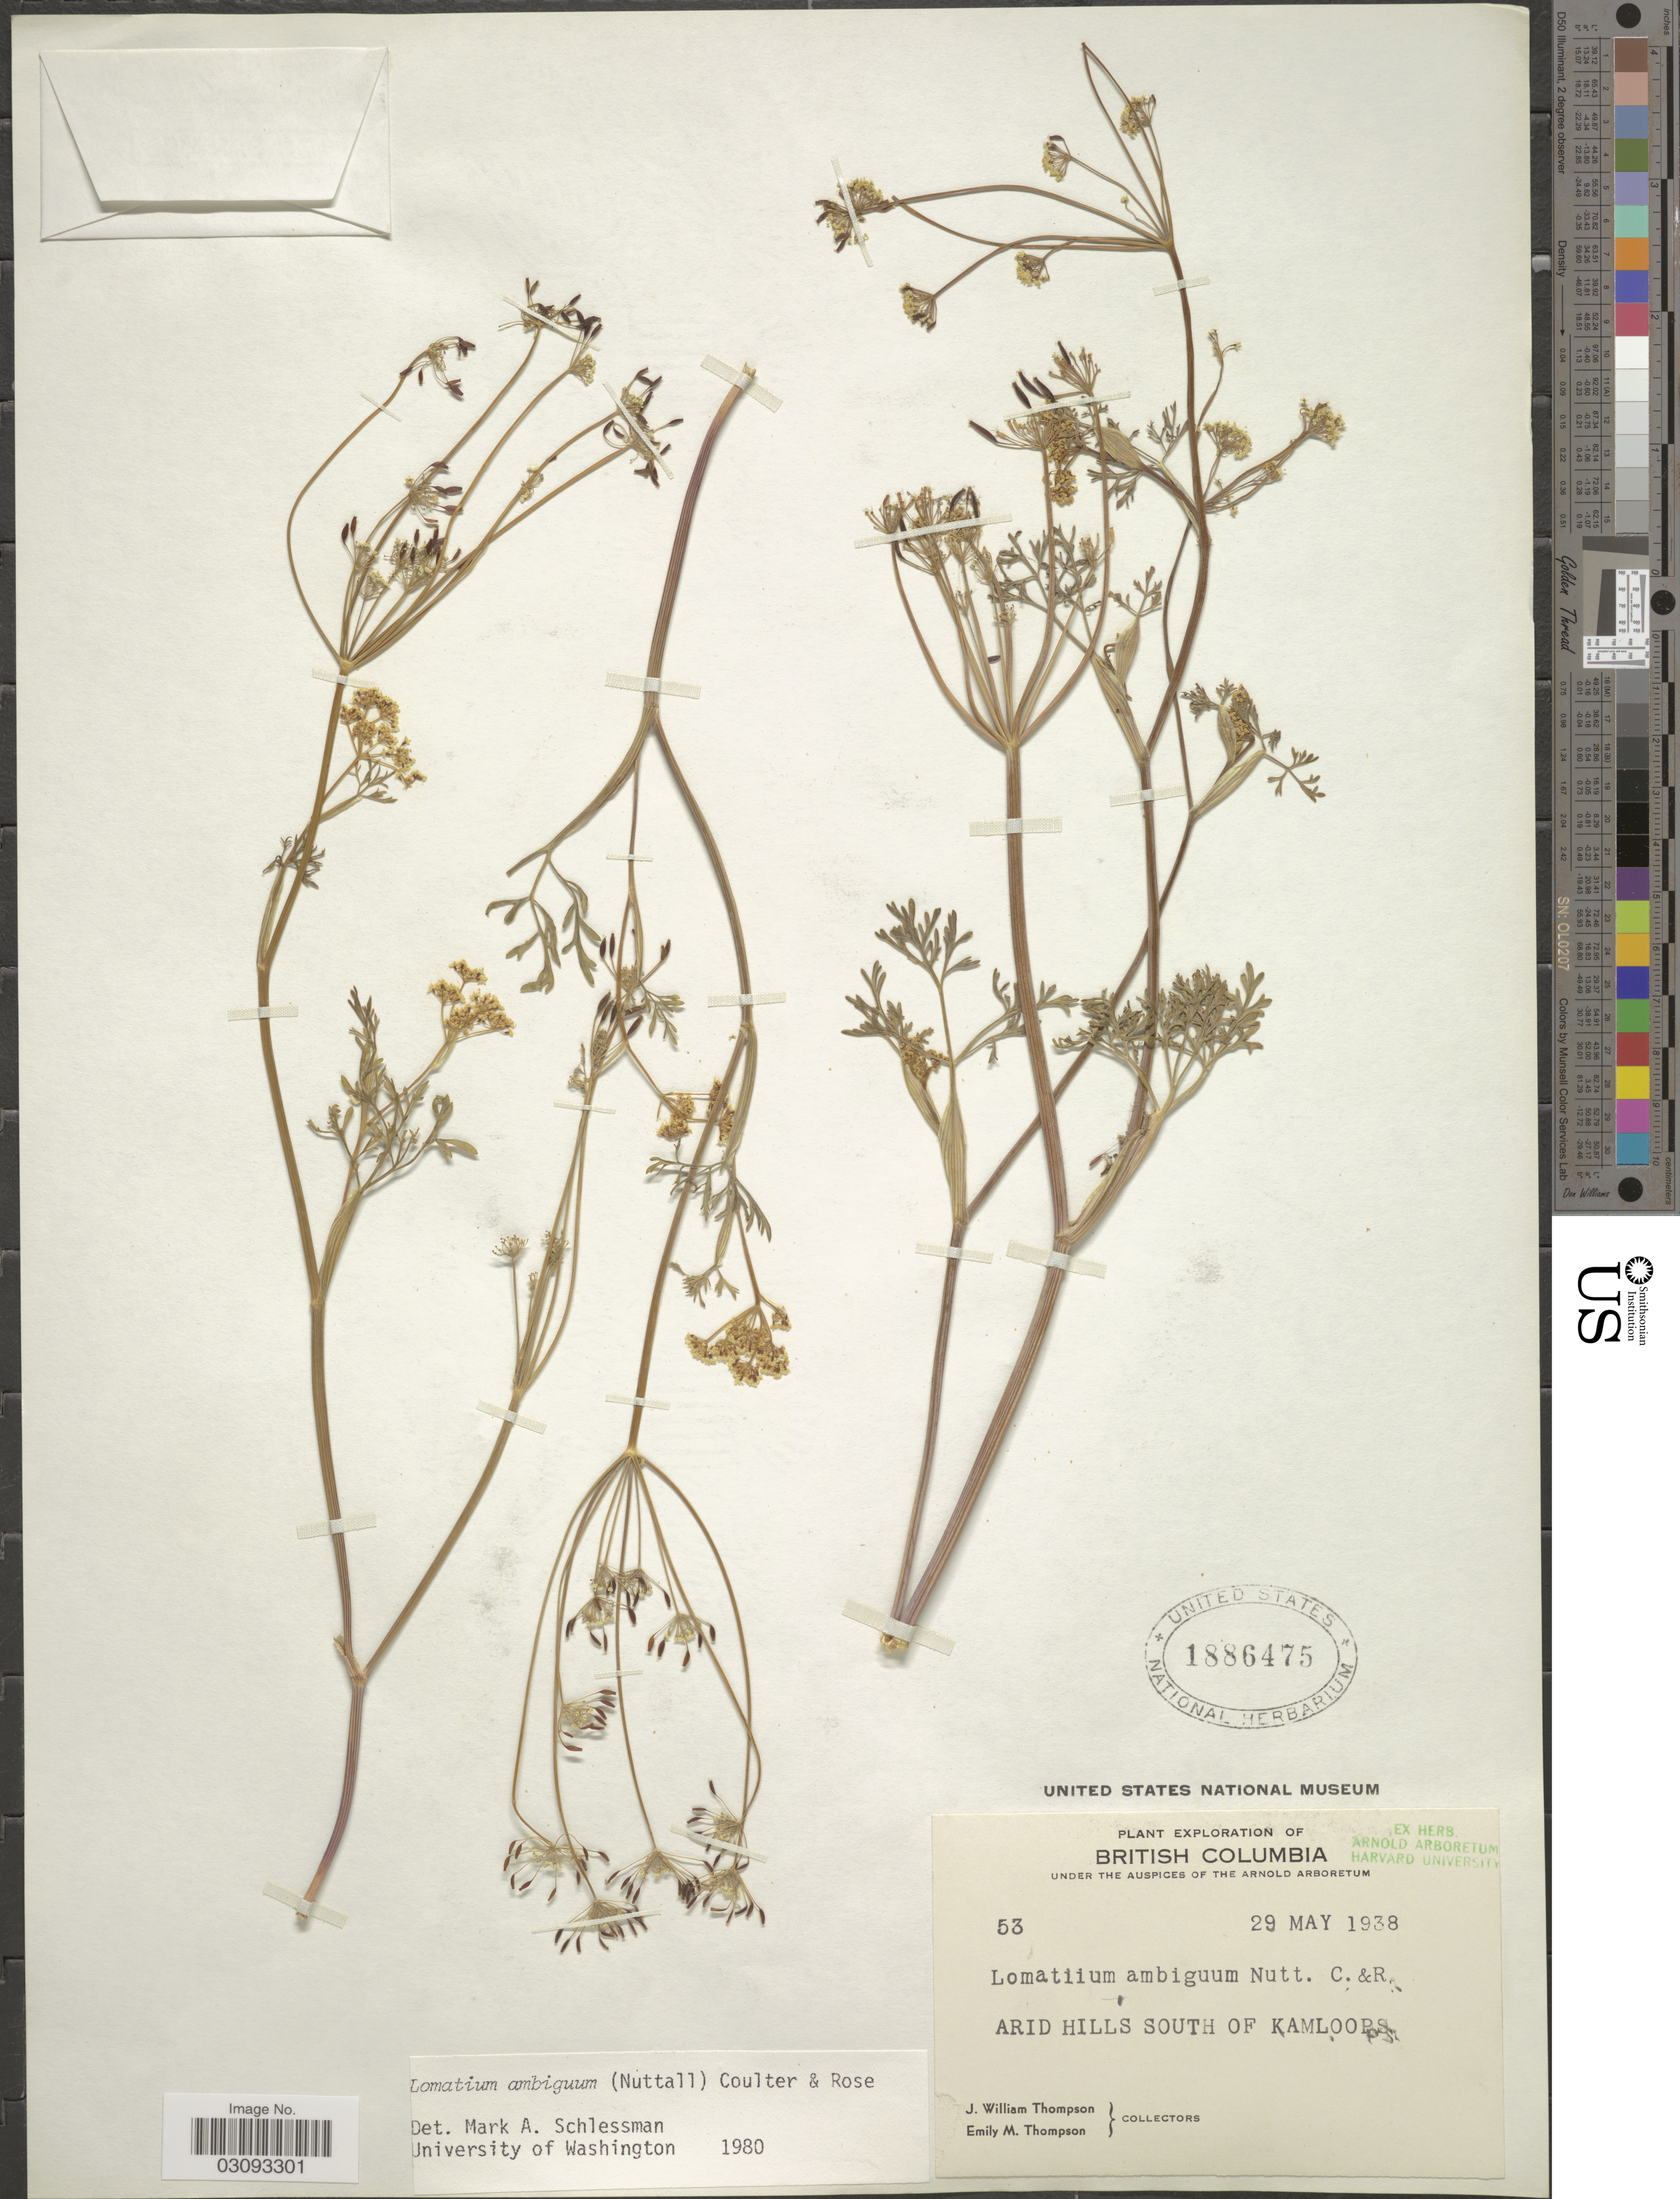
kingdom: Plantae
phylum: Tracheophyta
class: Magnoliopsida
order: Apiales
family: Apiaceae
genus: Lomatium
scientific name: Lomatium ambiguum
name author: (Nutt.) Coult. & Rose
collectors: J. W. Thompson & E. M. Thompson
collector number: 53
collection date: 1938-05-29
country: Canada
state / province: British Columbia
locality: Arid Hills south of Kamloops.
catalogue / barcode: US 1886475